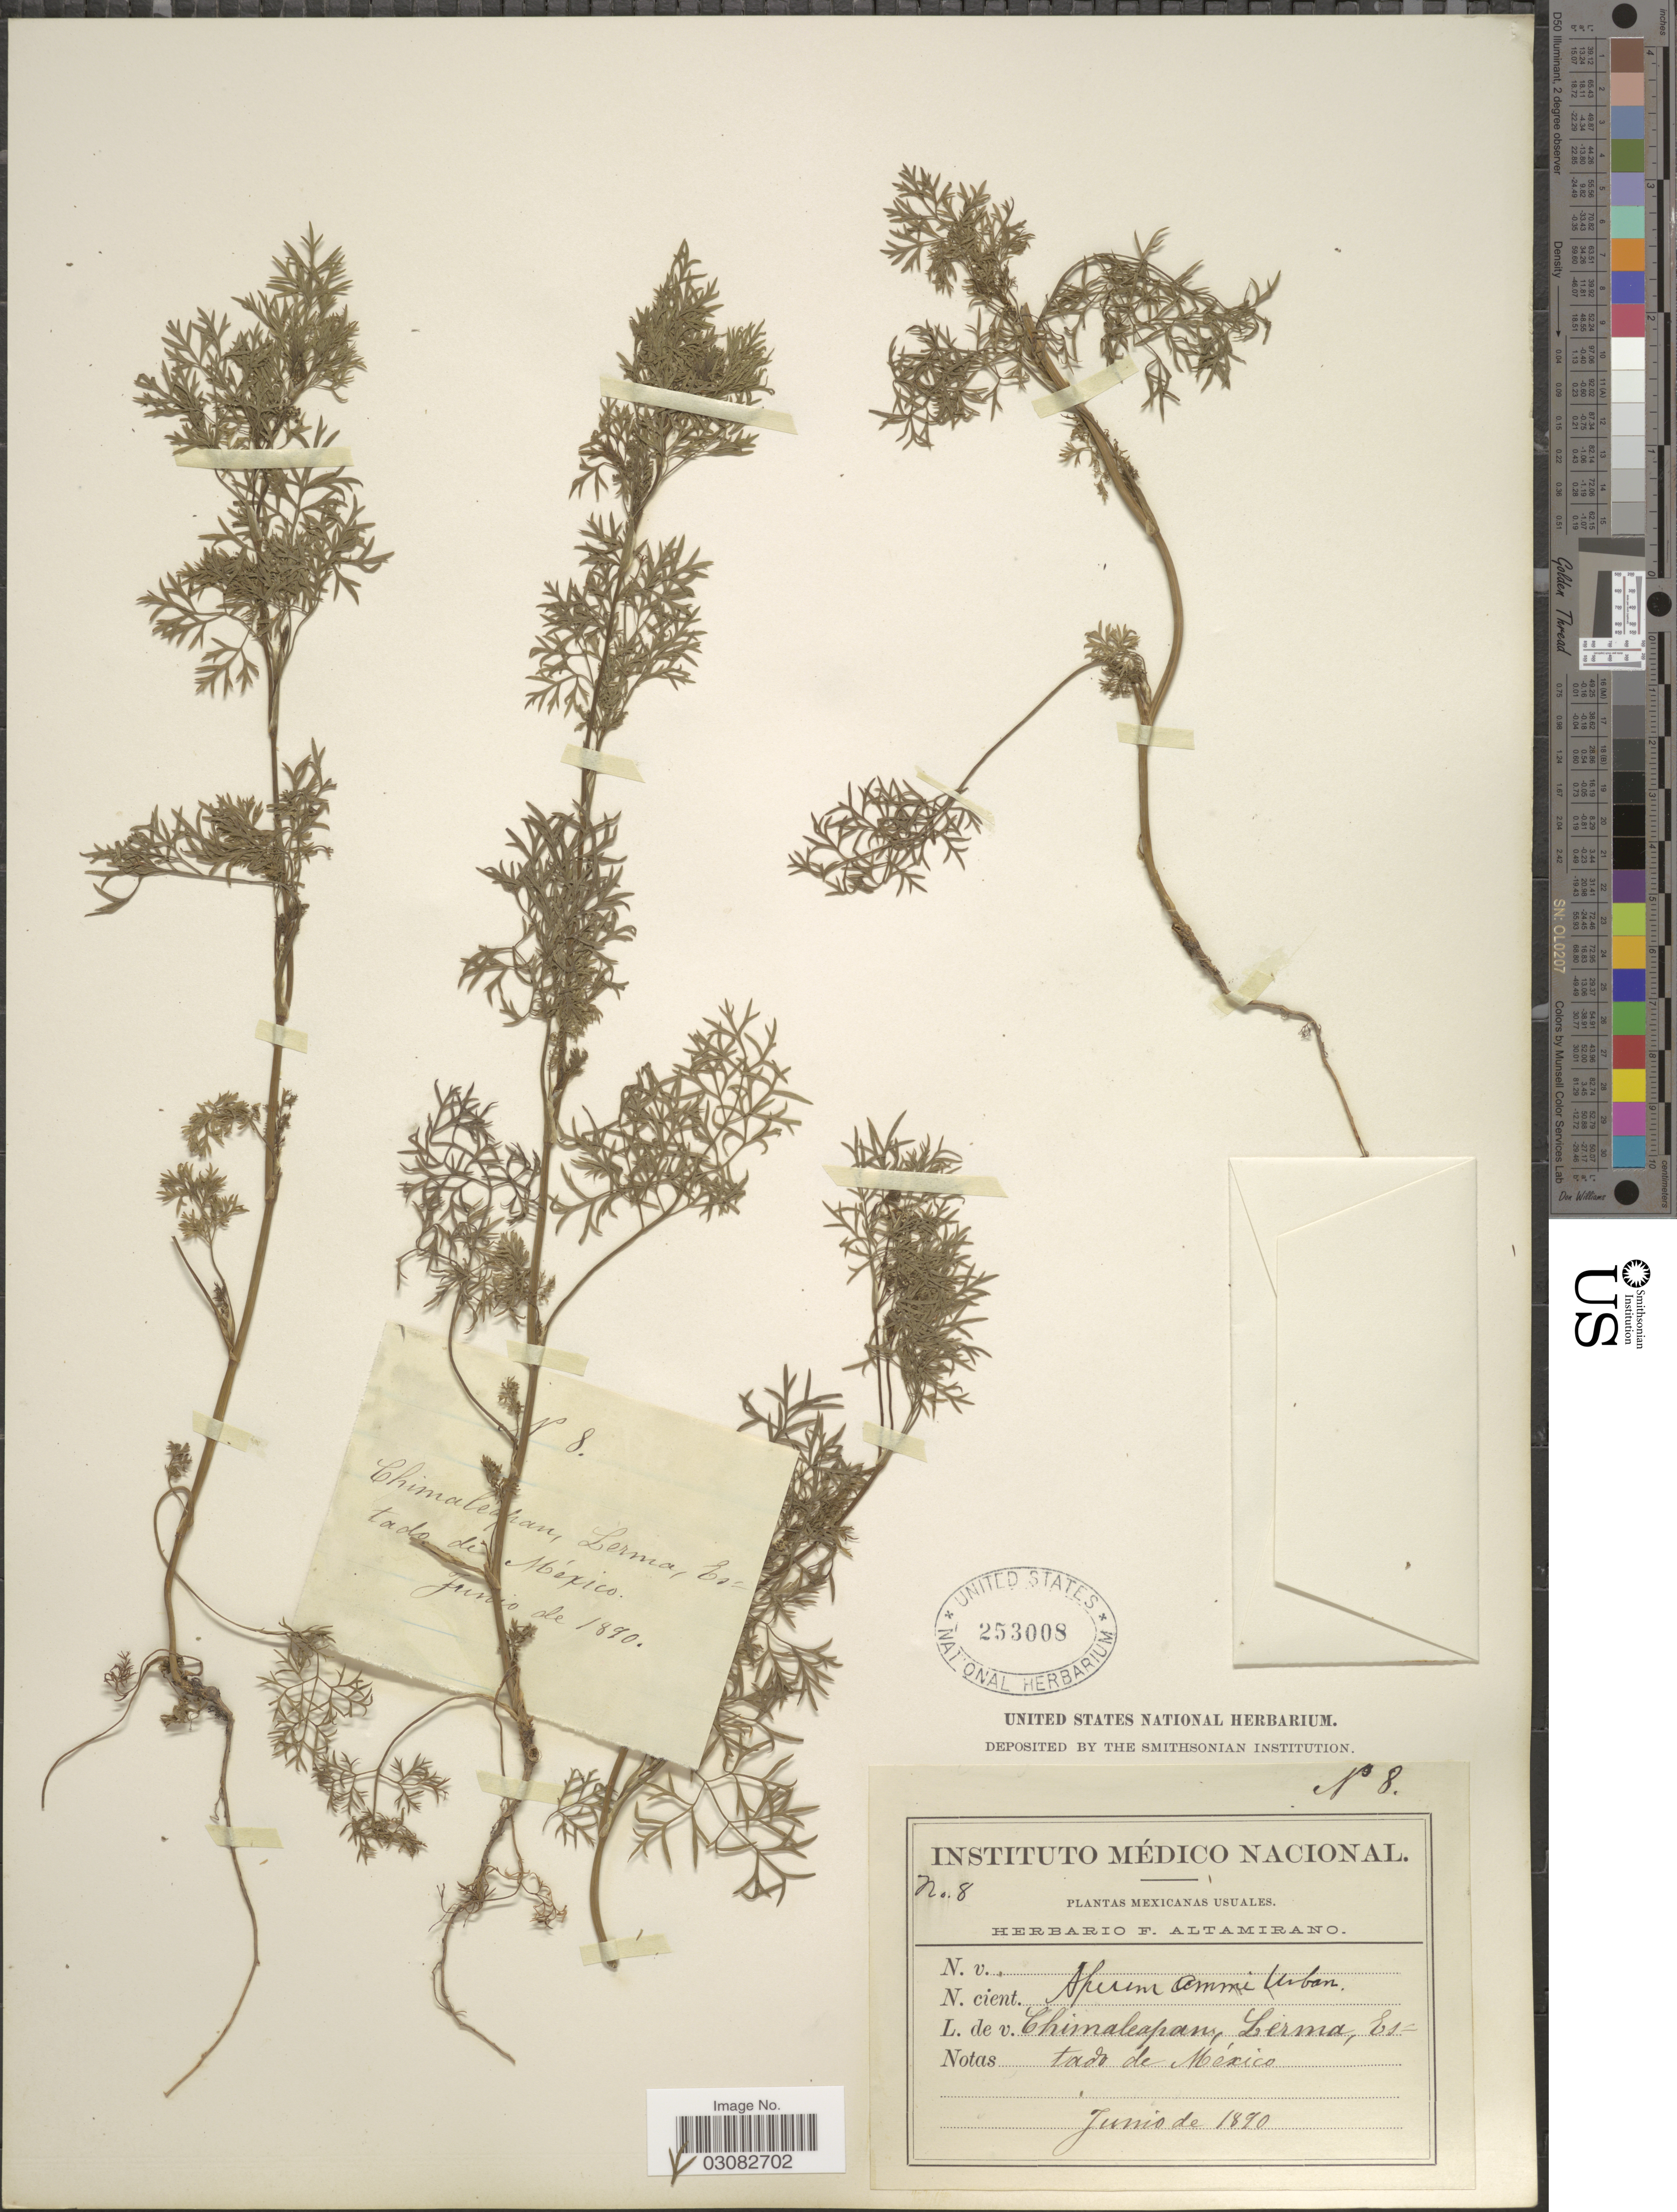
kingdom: Plantae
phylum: Tracheophyta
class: Magnoliopsida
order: Apiales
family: Apiaceae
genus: Apium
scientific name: Apium ammi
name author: (Jacq.) Urb.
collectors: Ex herb. F. Altamirano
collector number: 8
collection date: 1890-06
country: Mexico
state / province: México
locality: Chimaleapan, Lerma.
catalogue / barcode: US 253008